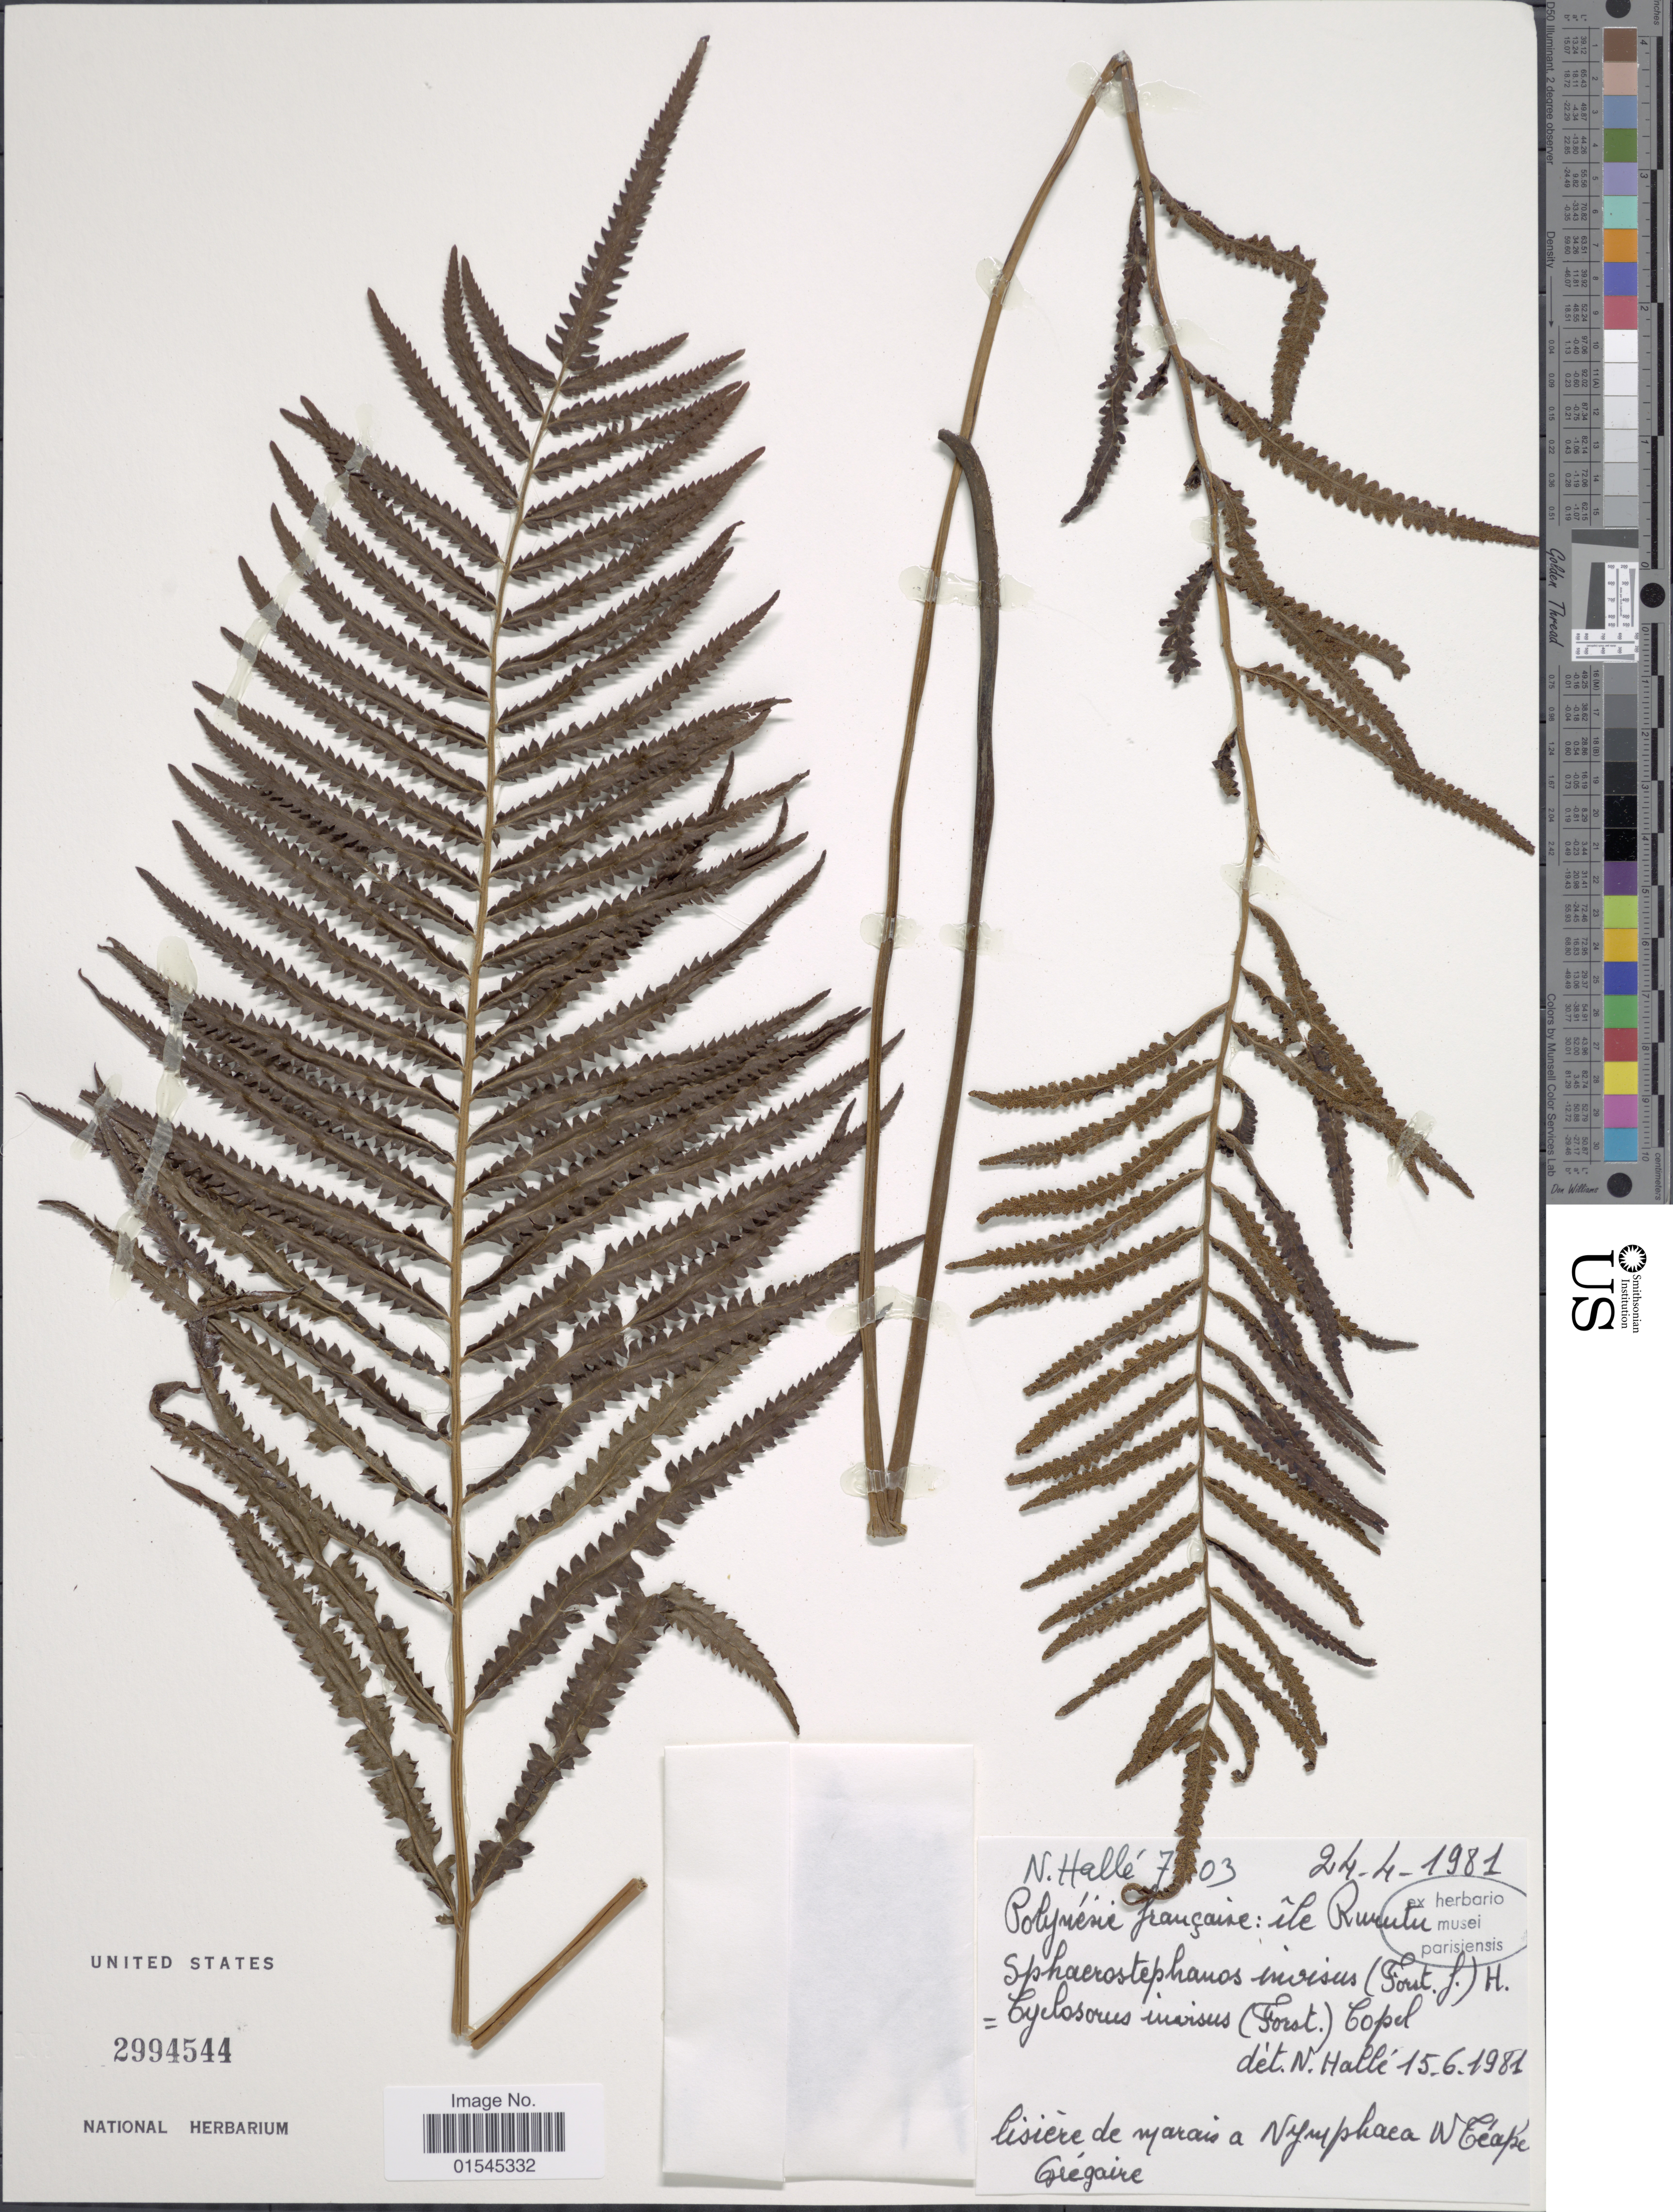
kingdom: Plantae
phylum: Tracheophyta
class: Polypodiopsida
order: Polypodiales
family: Thelypteridaceae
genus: Cyclosorus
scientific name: Cyclosorus interruptus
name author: (Willd.) H. Itô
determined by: Florence, J.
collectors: N. Hallé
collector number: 7403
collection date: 1981-04-24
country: French Polynesia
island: Rurutu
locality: Ile Rurutu.lisière de marais à Nymphaea, W Téapé.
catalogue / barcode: US 2994544